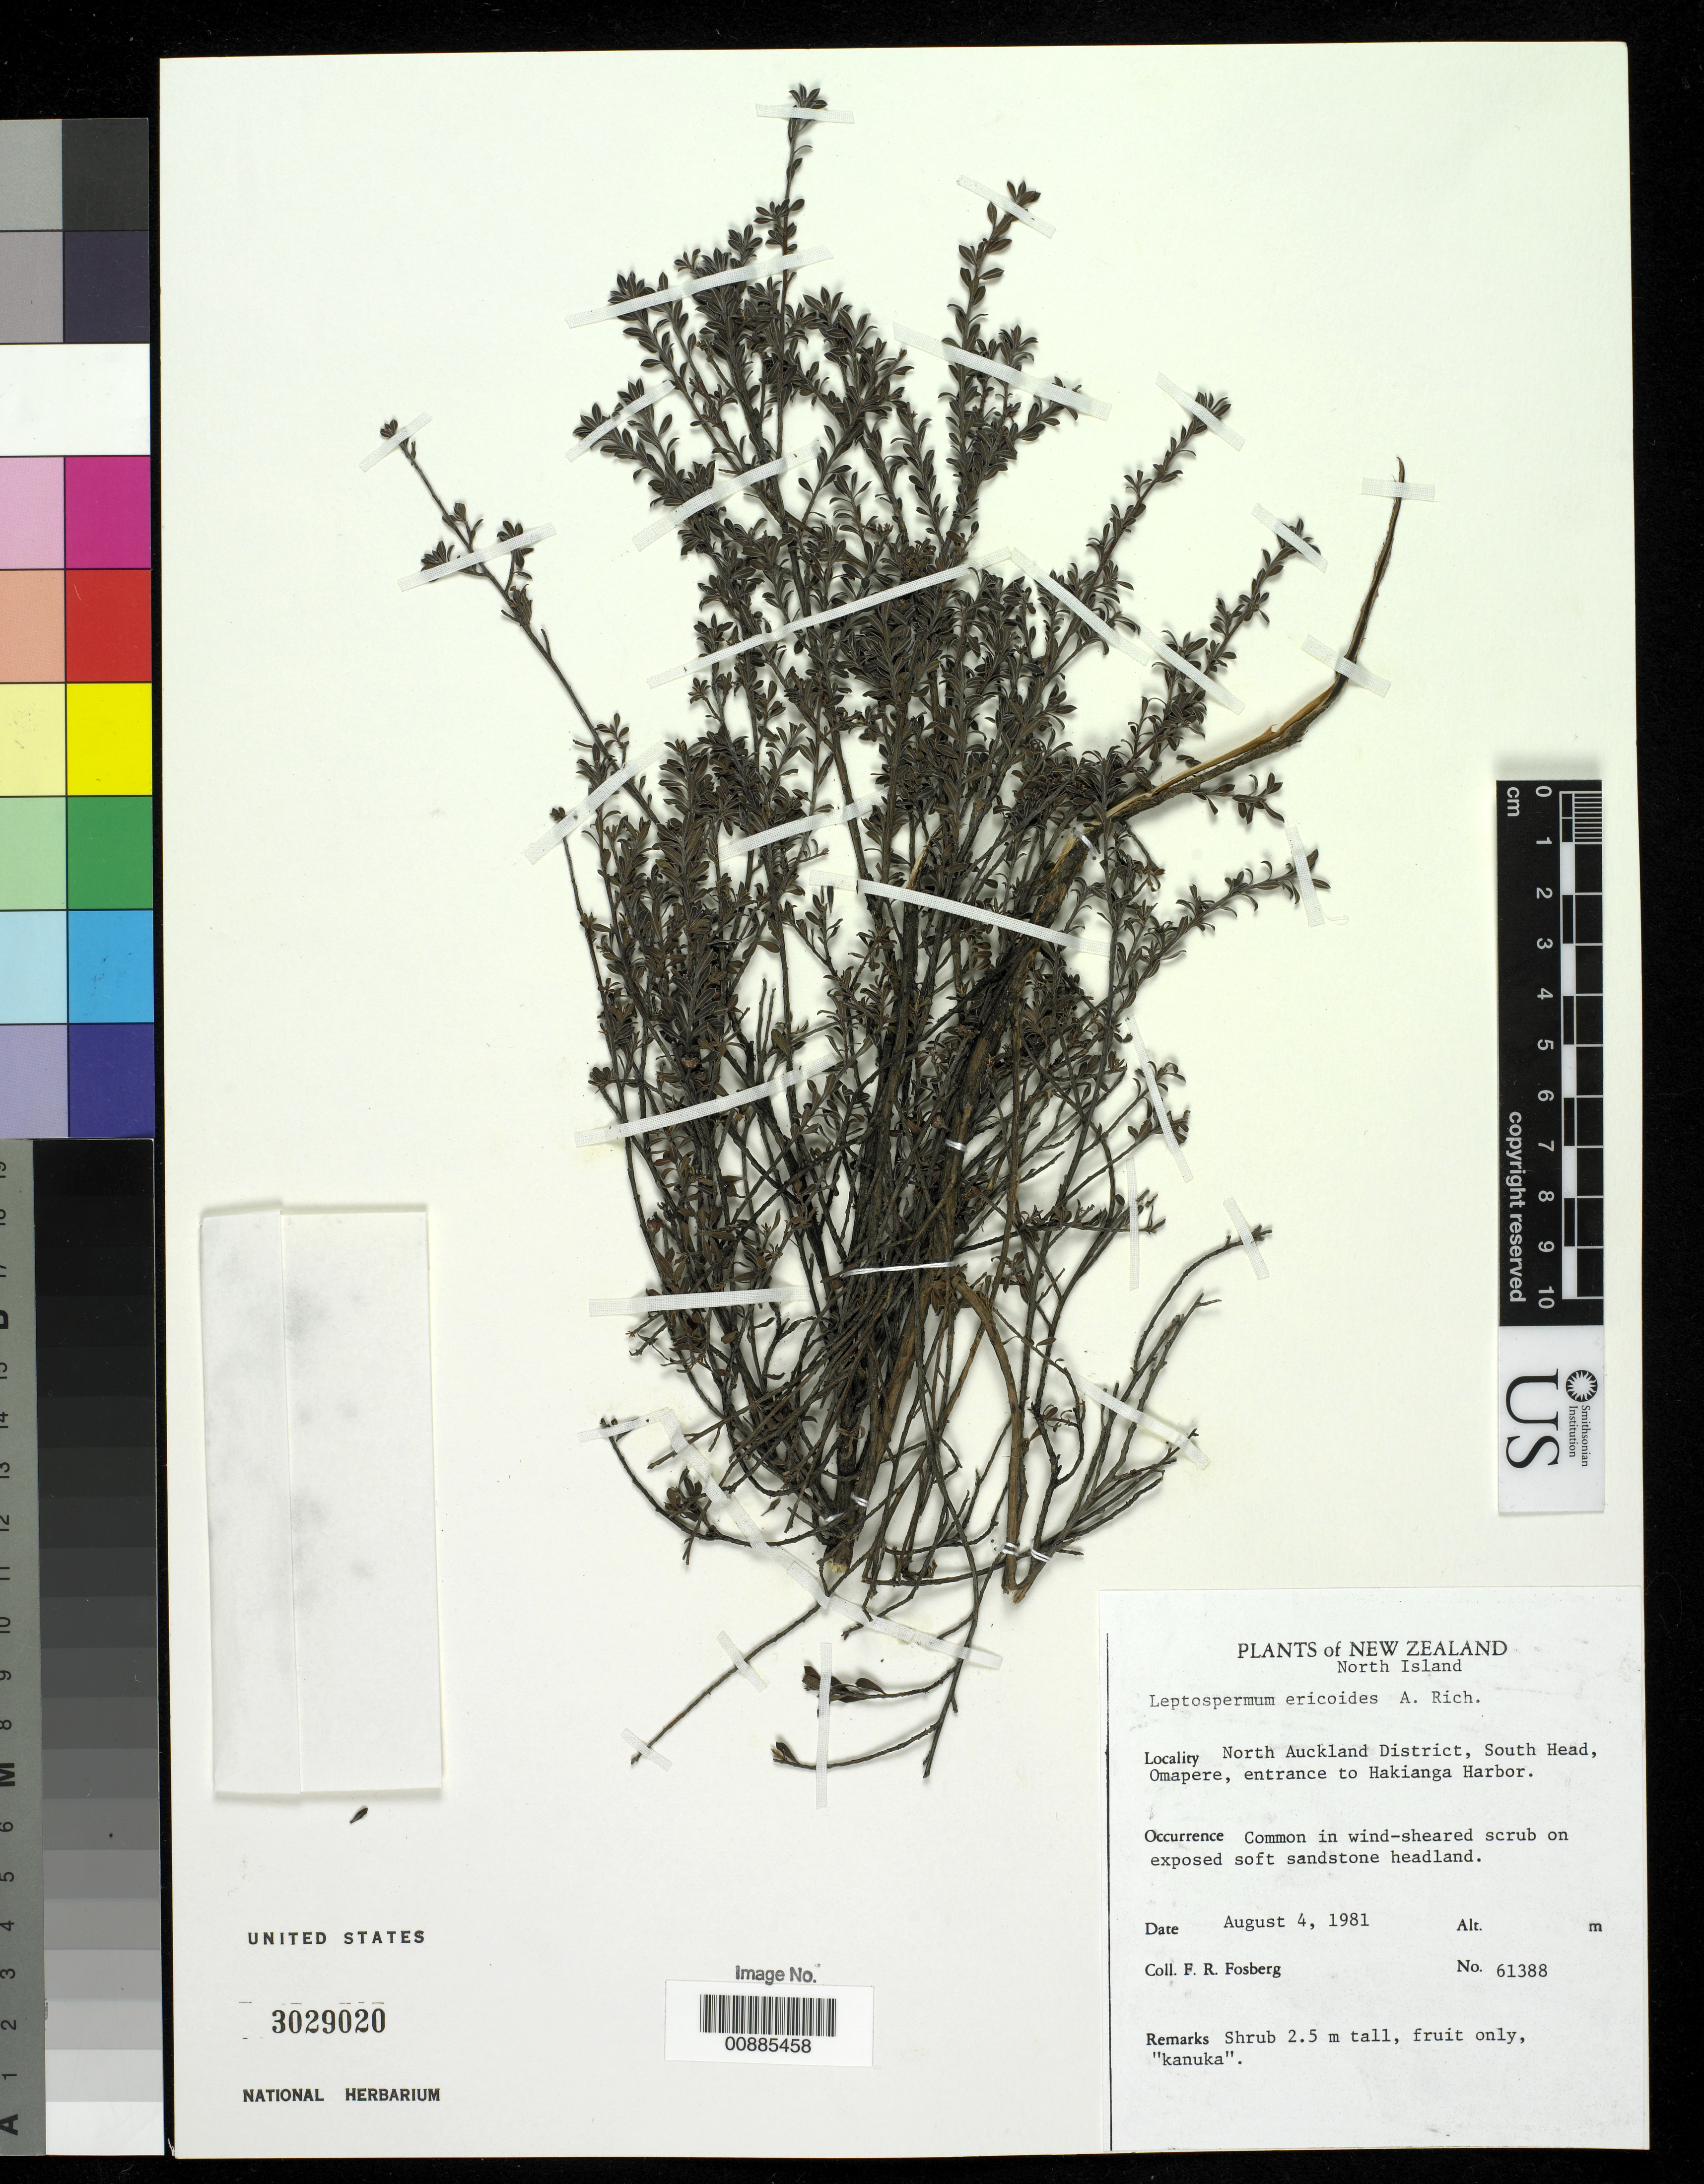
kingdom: Plantae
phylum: Tracheophyta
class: Magnoliopsida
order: Myrtales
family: Myrtaceae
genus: Kunzea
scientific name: Kunzea sp.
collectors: F. R. Fosberg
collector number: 61388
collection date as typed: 04 Aug 1981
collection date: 1981-08-04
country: New Zealand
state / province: Auckland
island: North Island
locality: South Head, Omapere, entrance to Hakianga Harbor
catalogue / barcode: US 3029020